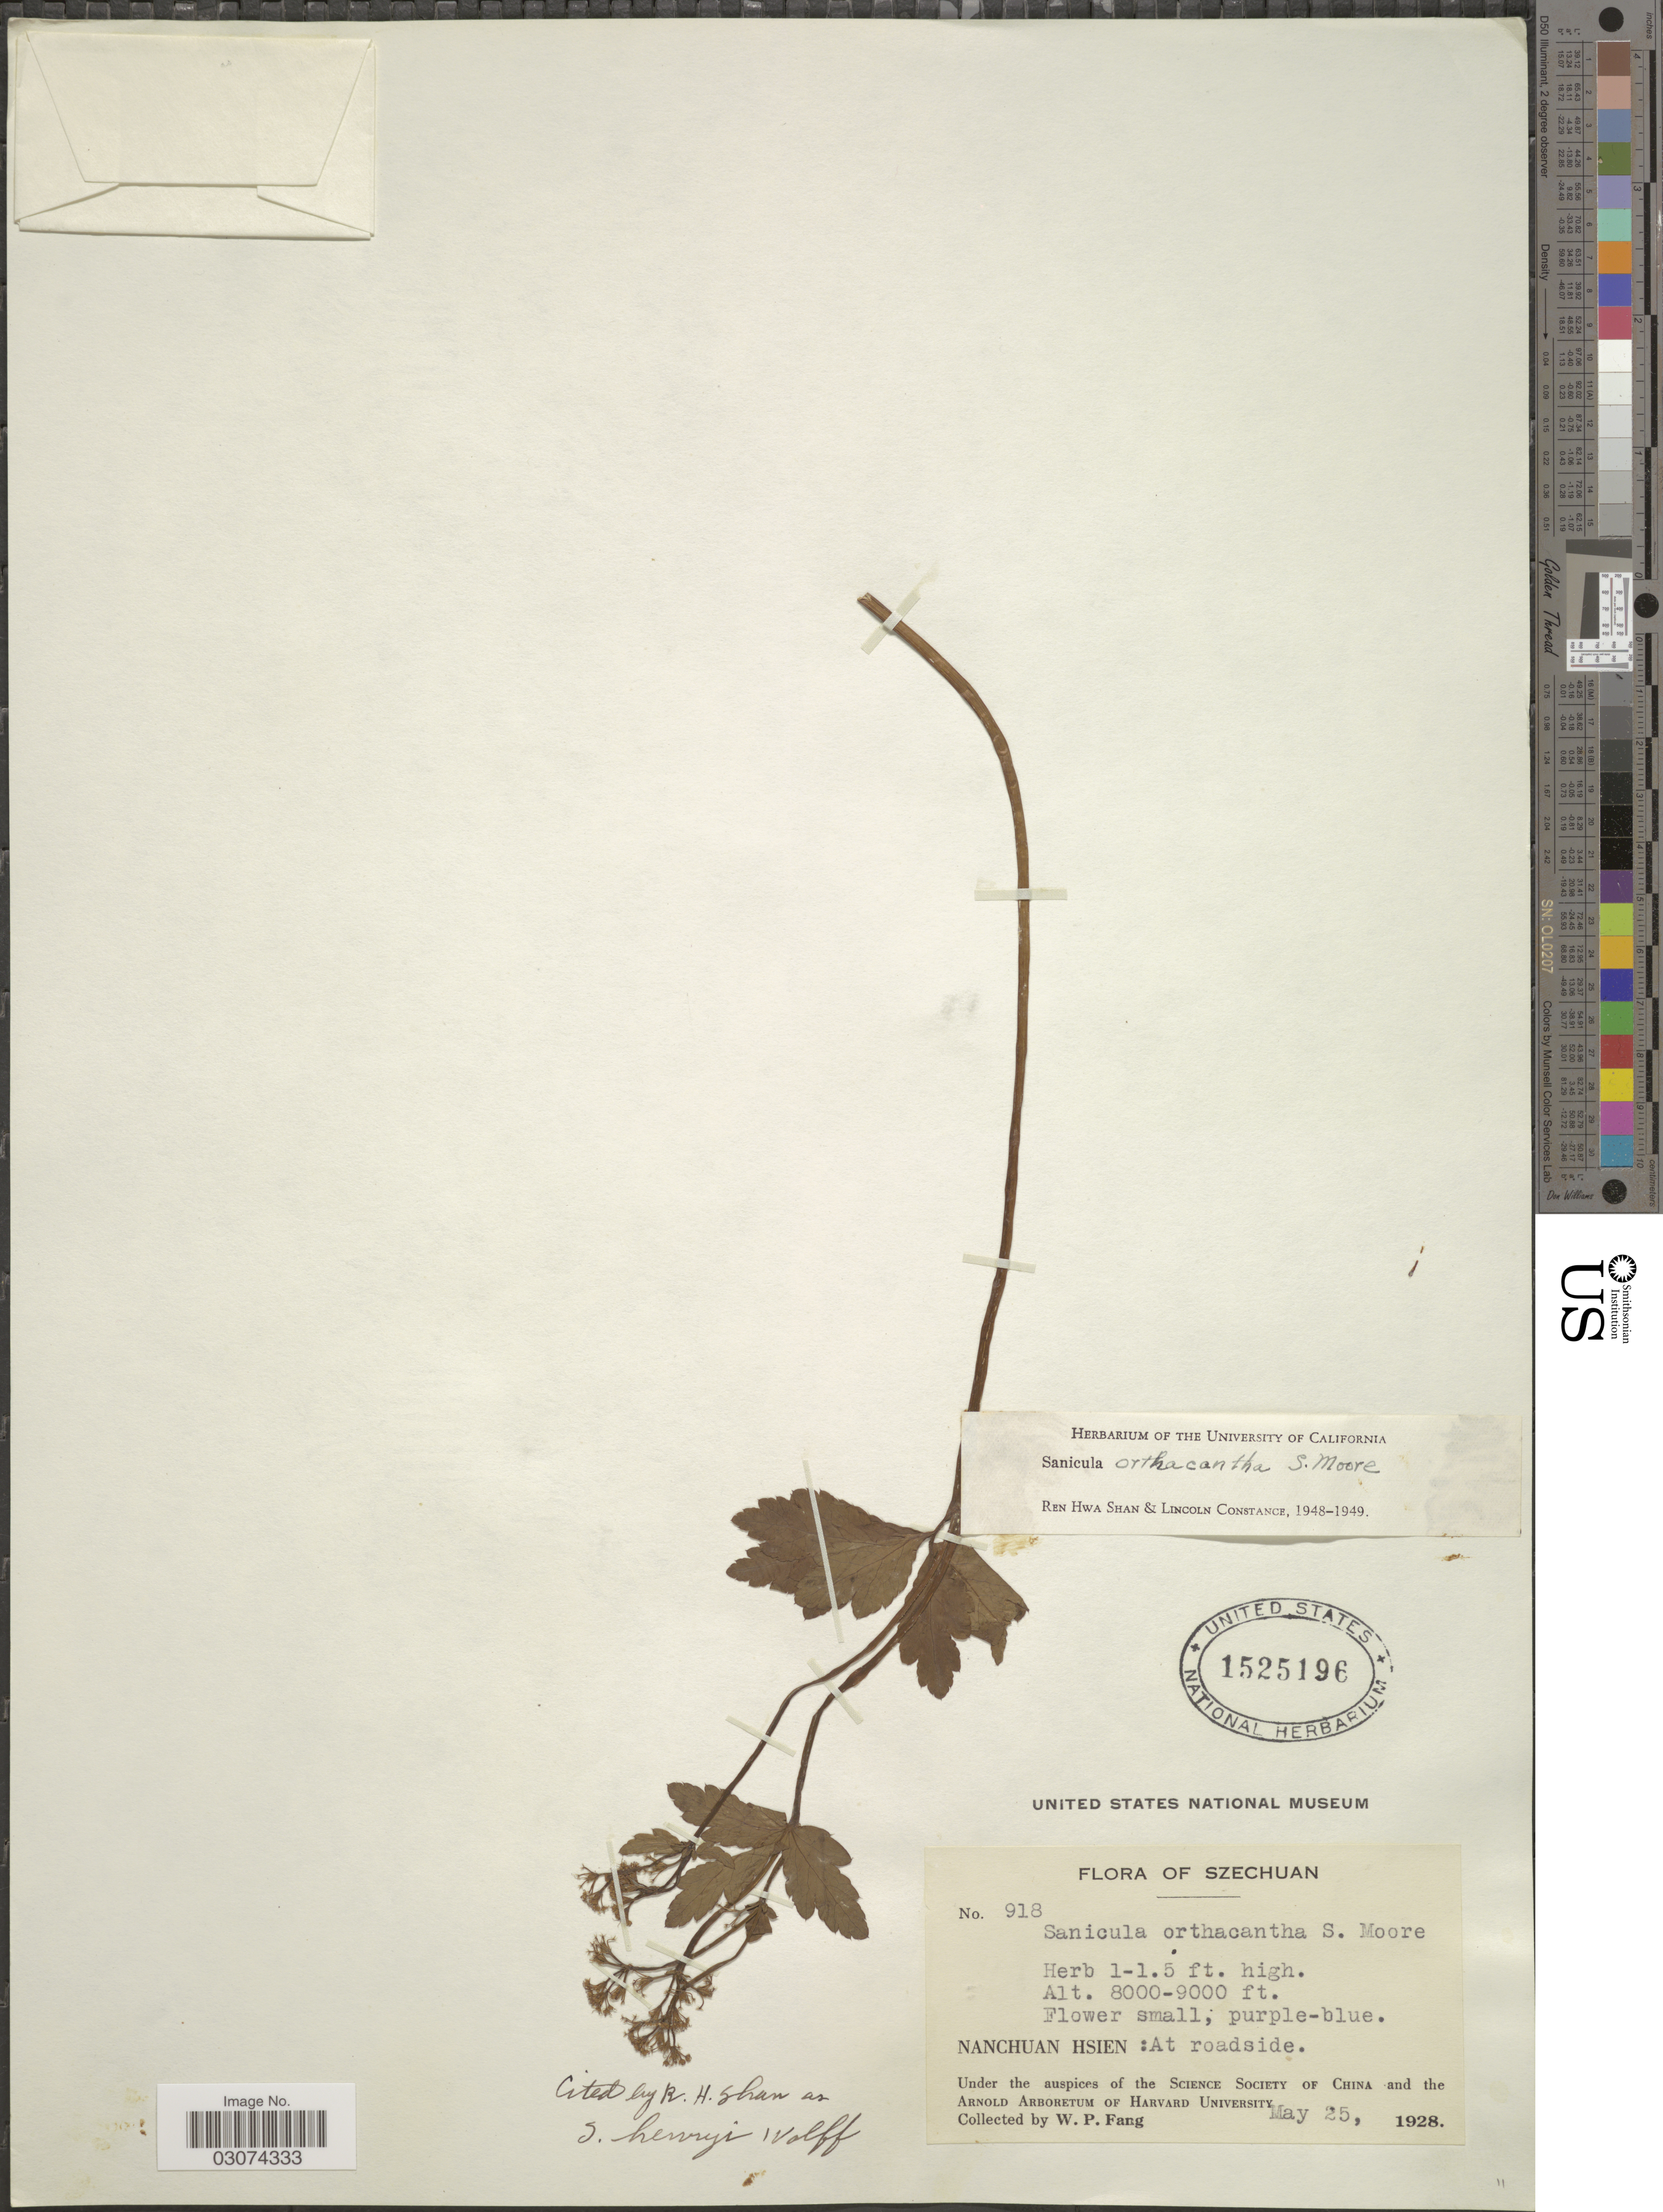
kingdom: Plantae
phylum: Tracheophyta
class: Magnoliopsida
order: Apiales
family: Apiaceae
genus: Sanicula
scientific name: Sanicula orthacantha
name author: S. Moore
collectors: W. P. Fang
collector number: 918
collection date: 1928-05-25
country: China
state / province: Sichuan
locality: Szechuan. Nanchuan Hsien: At roadside.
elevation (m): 2438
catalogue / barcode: US 1525196